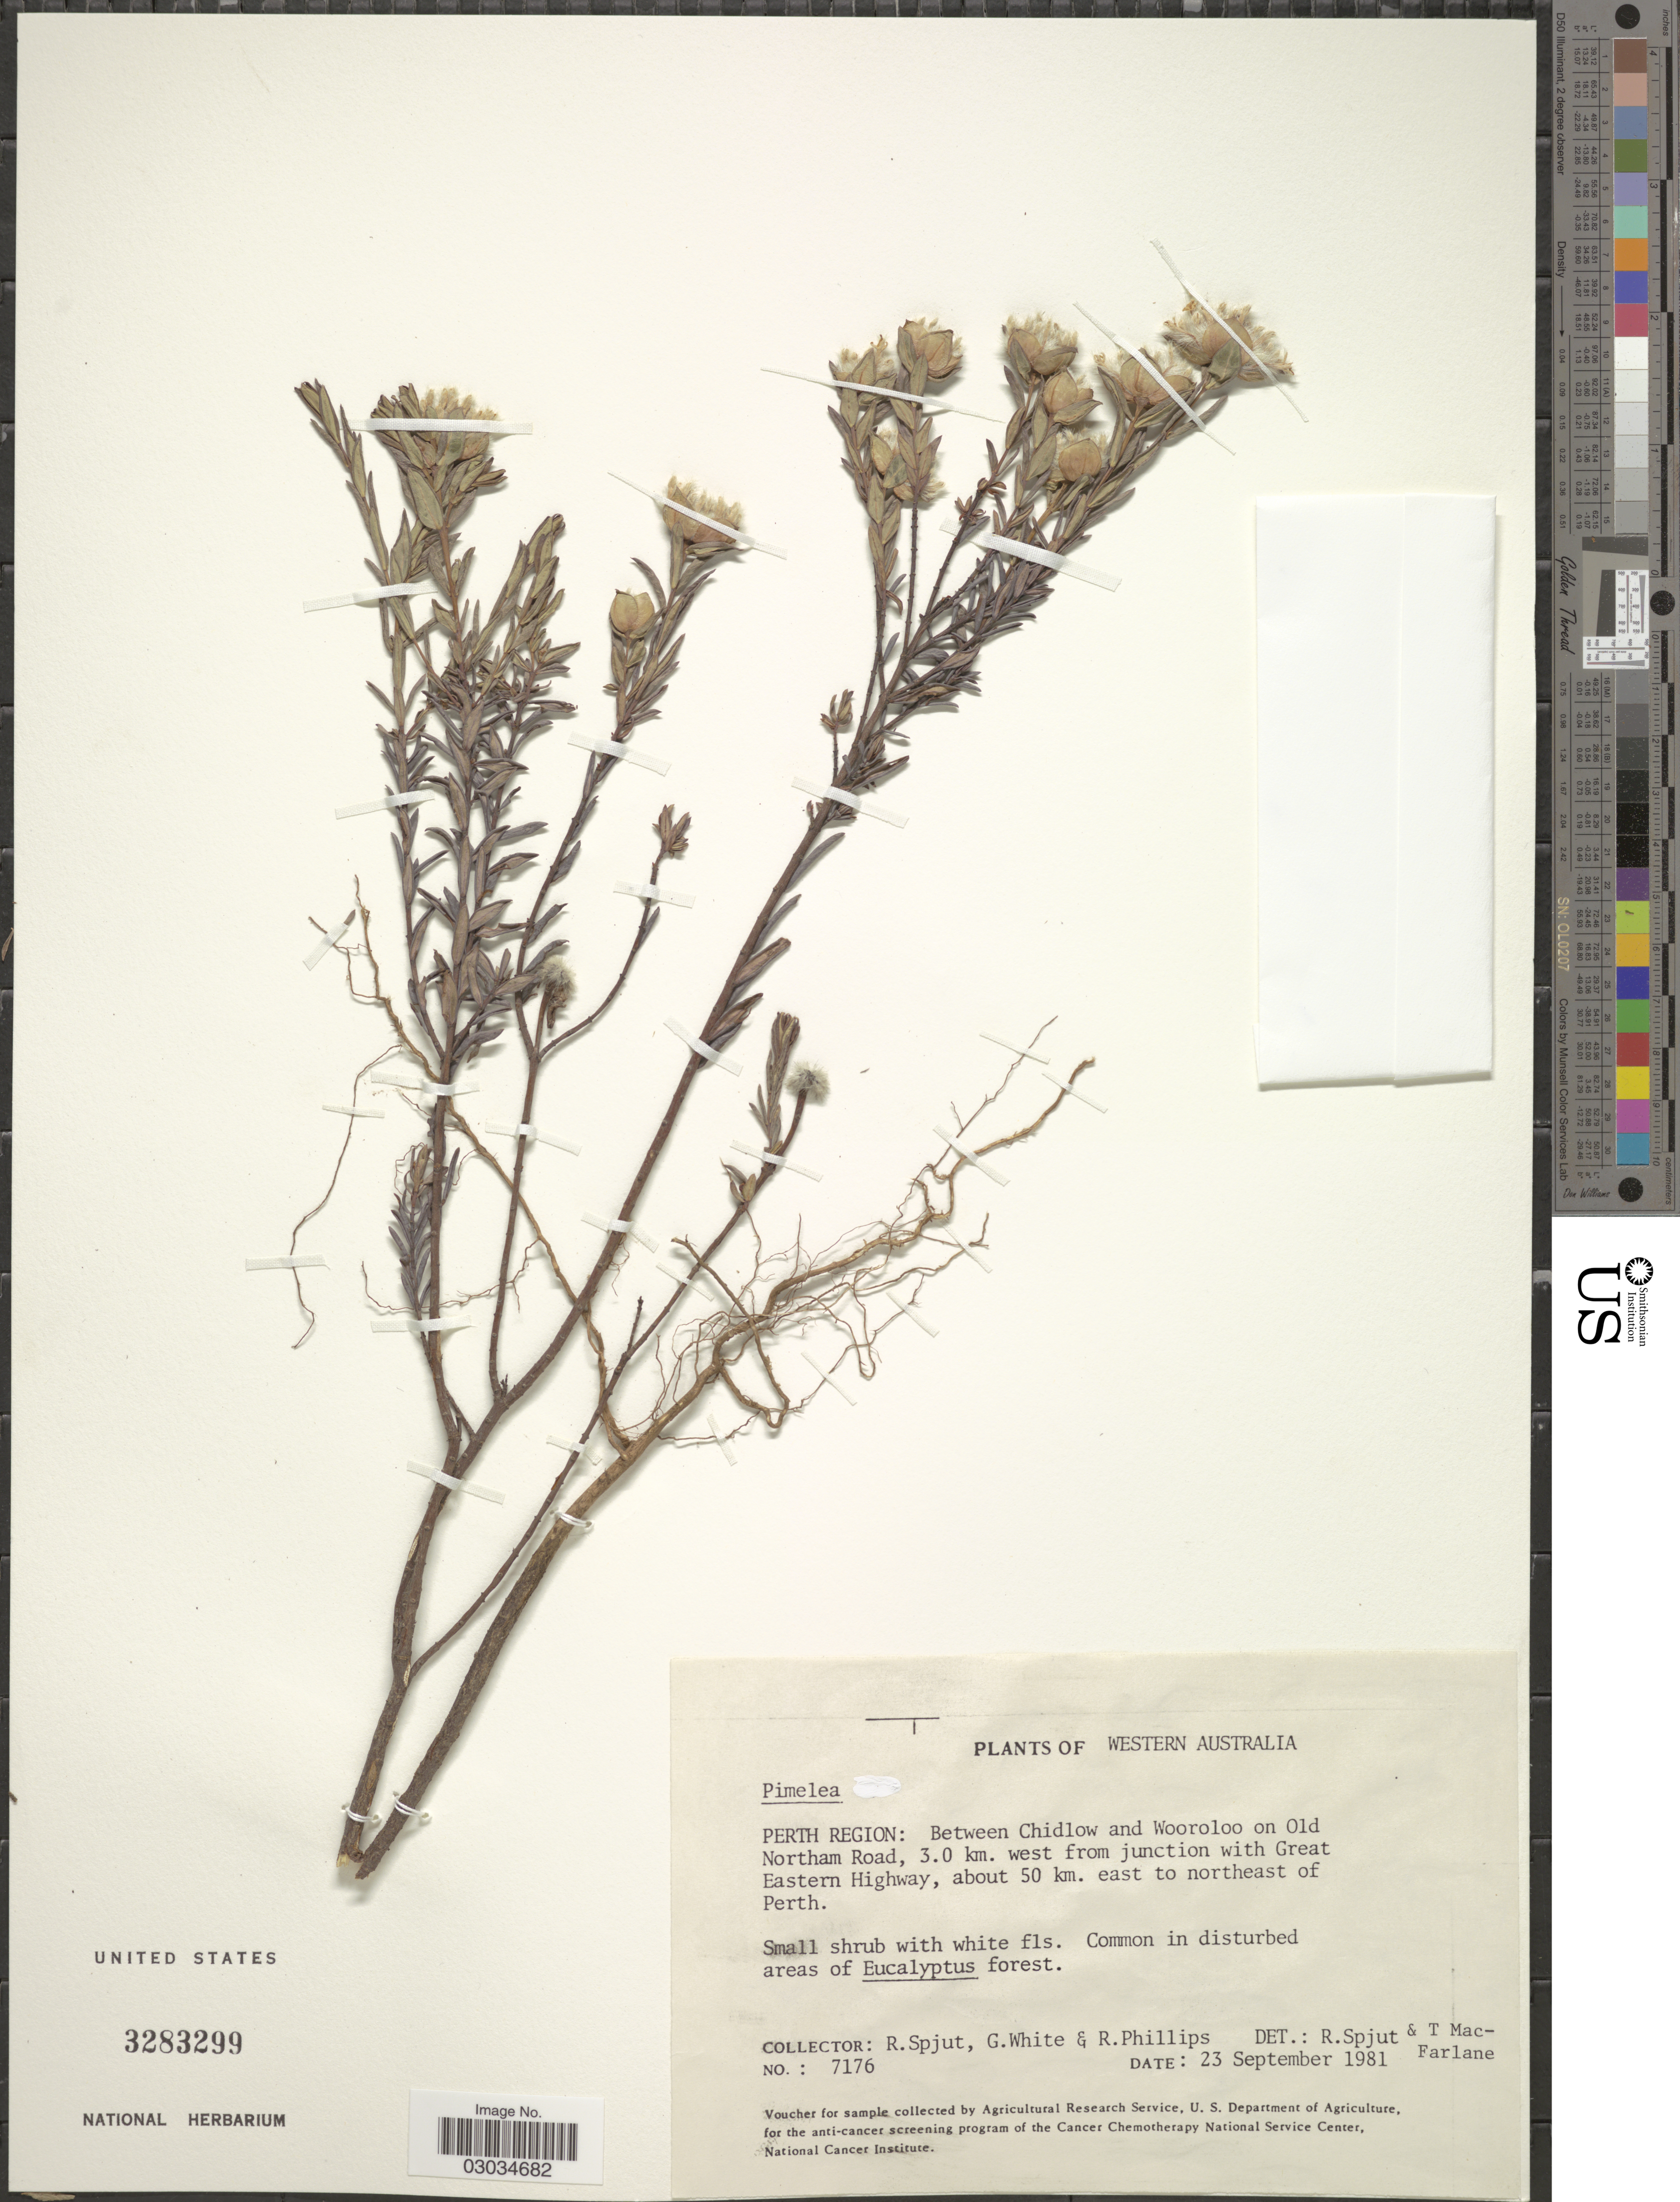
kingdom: Plantae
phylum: Tracheophyta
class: Magnoliopsida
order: Malvales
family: Thymelaeaceae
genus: Pimelea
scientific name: Pimelea sp.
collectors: R. Spjut, G. White & R. Phillips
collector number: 7176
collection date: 1981-09-23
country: Australia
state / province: Western Australia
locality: Perth Region: Between Chidlow and Wooroloo on Old Northam Road, 3.0 km. west from junction with Great Eastern Highway, about 50 km. east to northeast of Perth.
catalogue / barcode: US 3283299